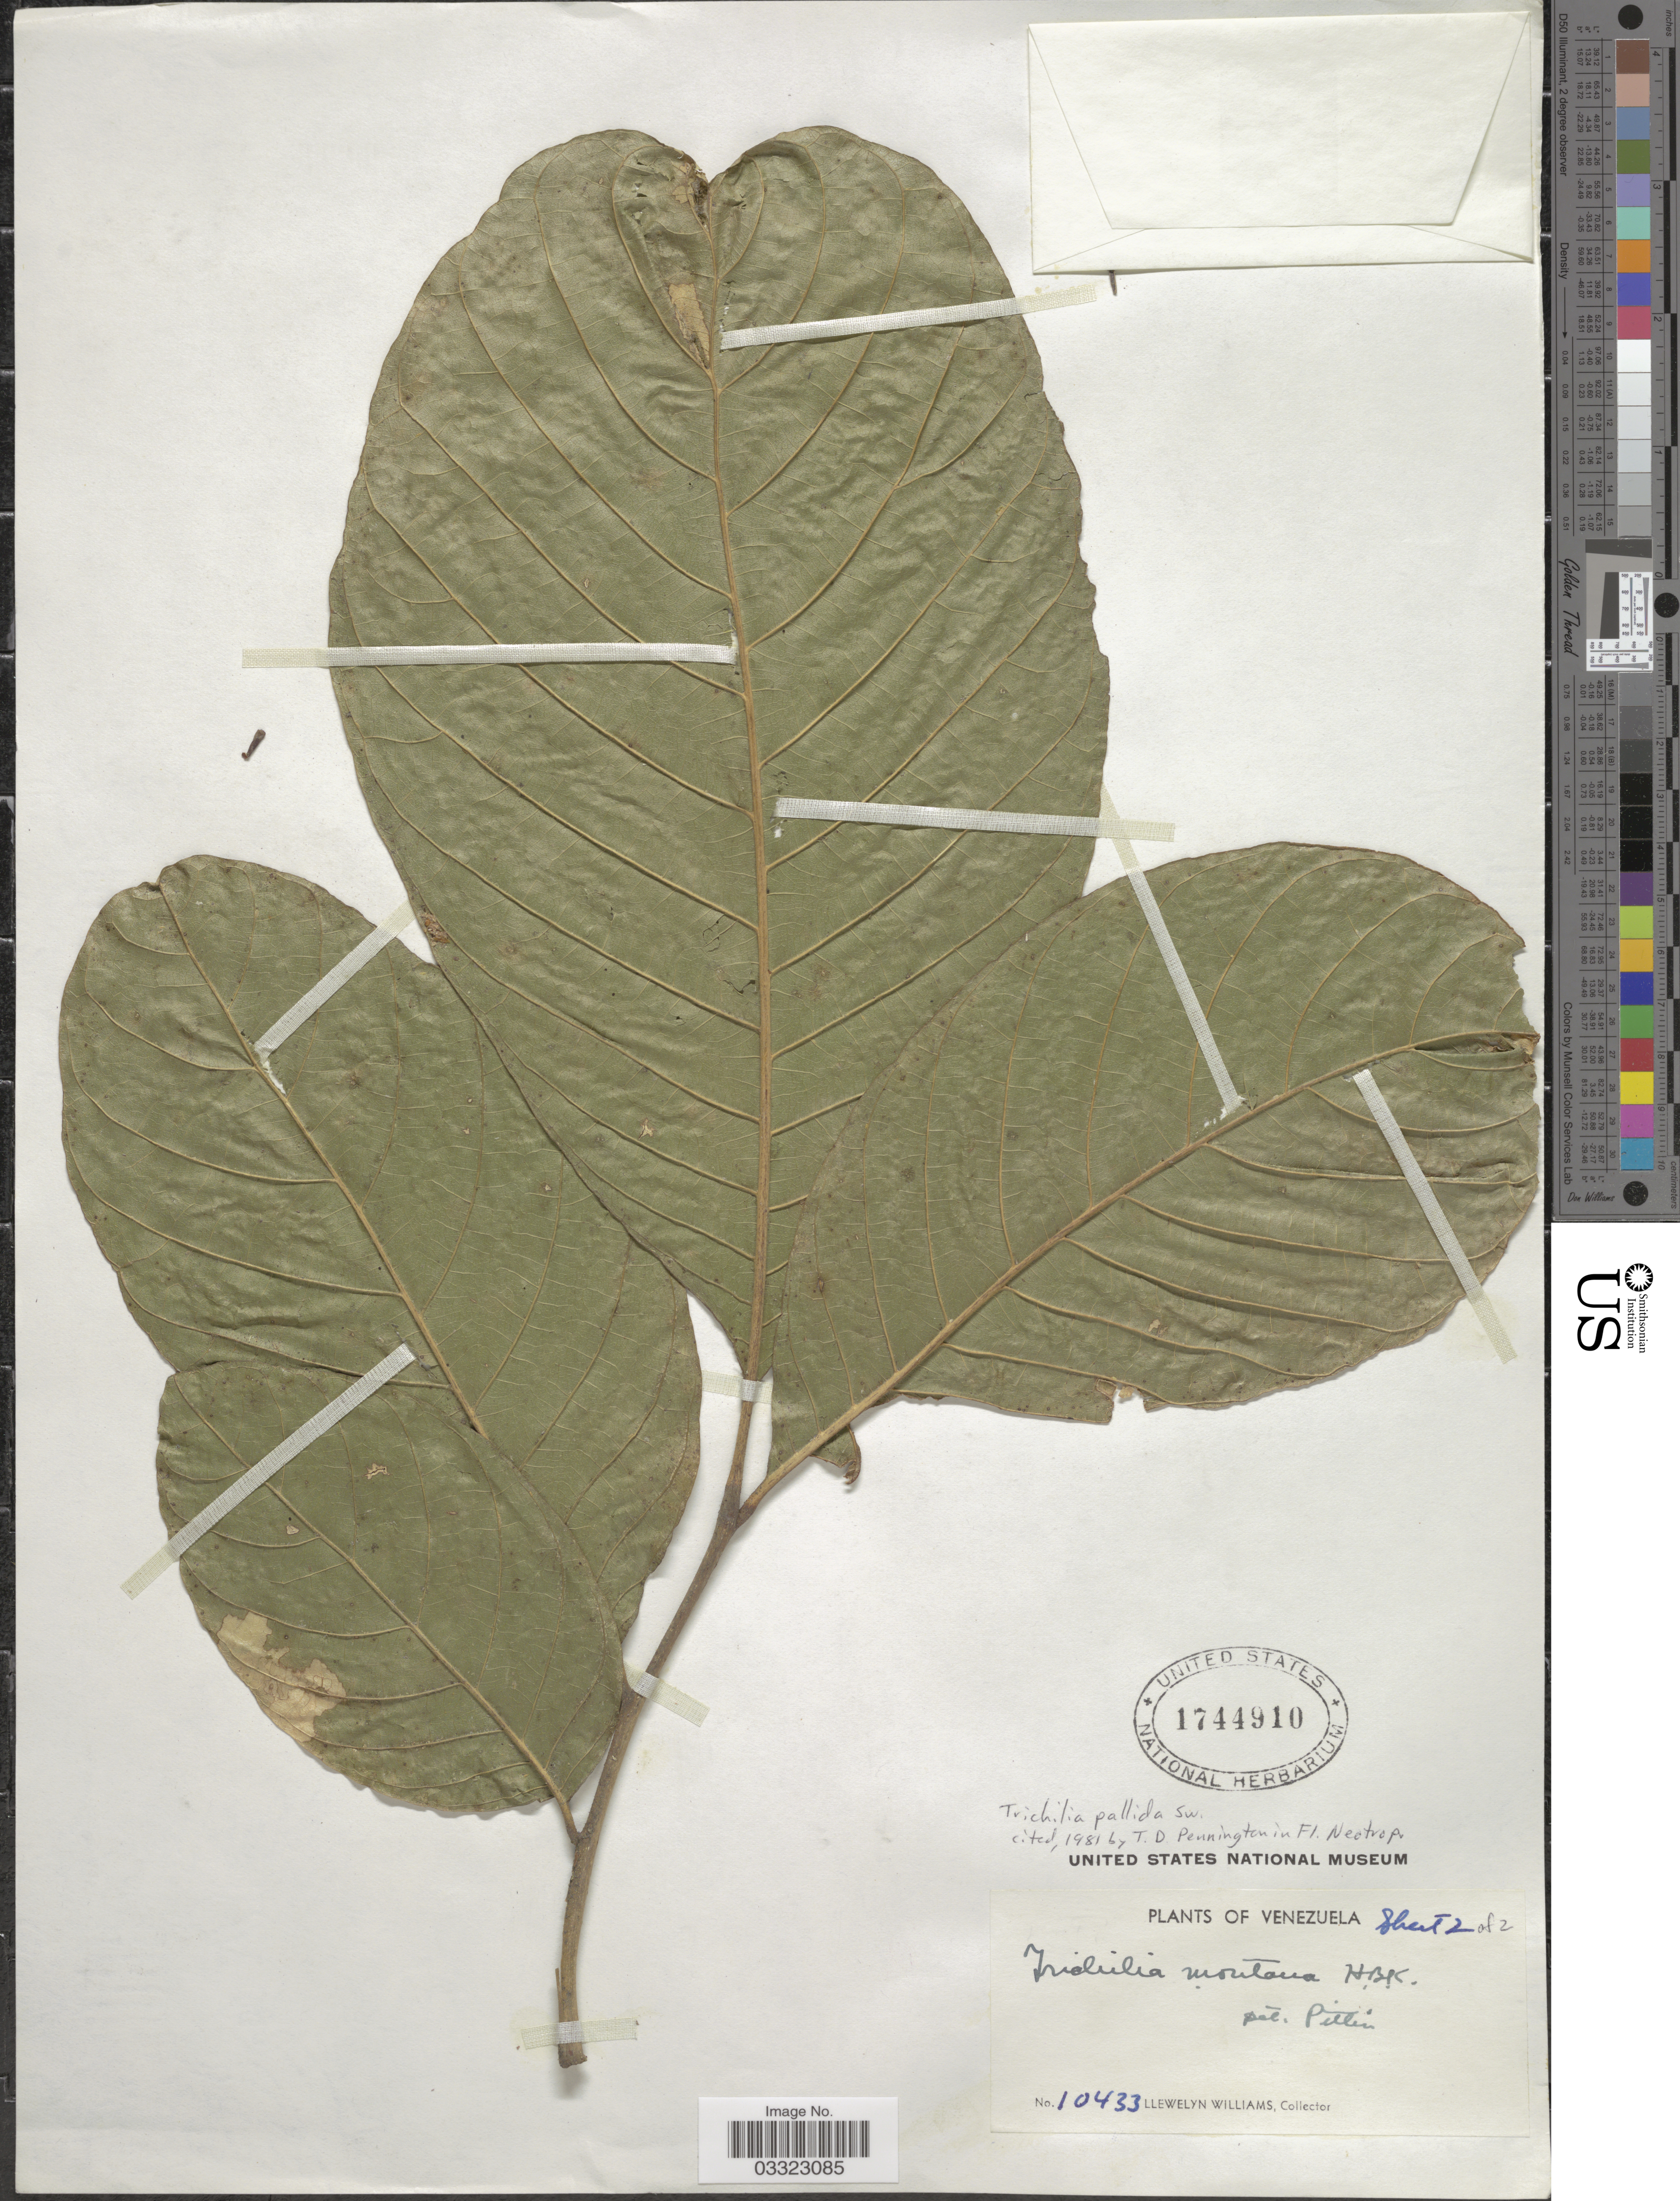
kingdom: Plantae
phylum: Tracheophyta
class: Magnoliopsida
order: Sapindales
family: Meliaceae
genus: Trichilia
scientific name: Trichilia pallida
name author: Sw.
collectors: Ll. Williams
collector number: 10433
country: Venezuela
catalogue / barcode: US 1744910